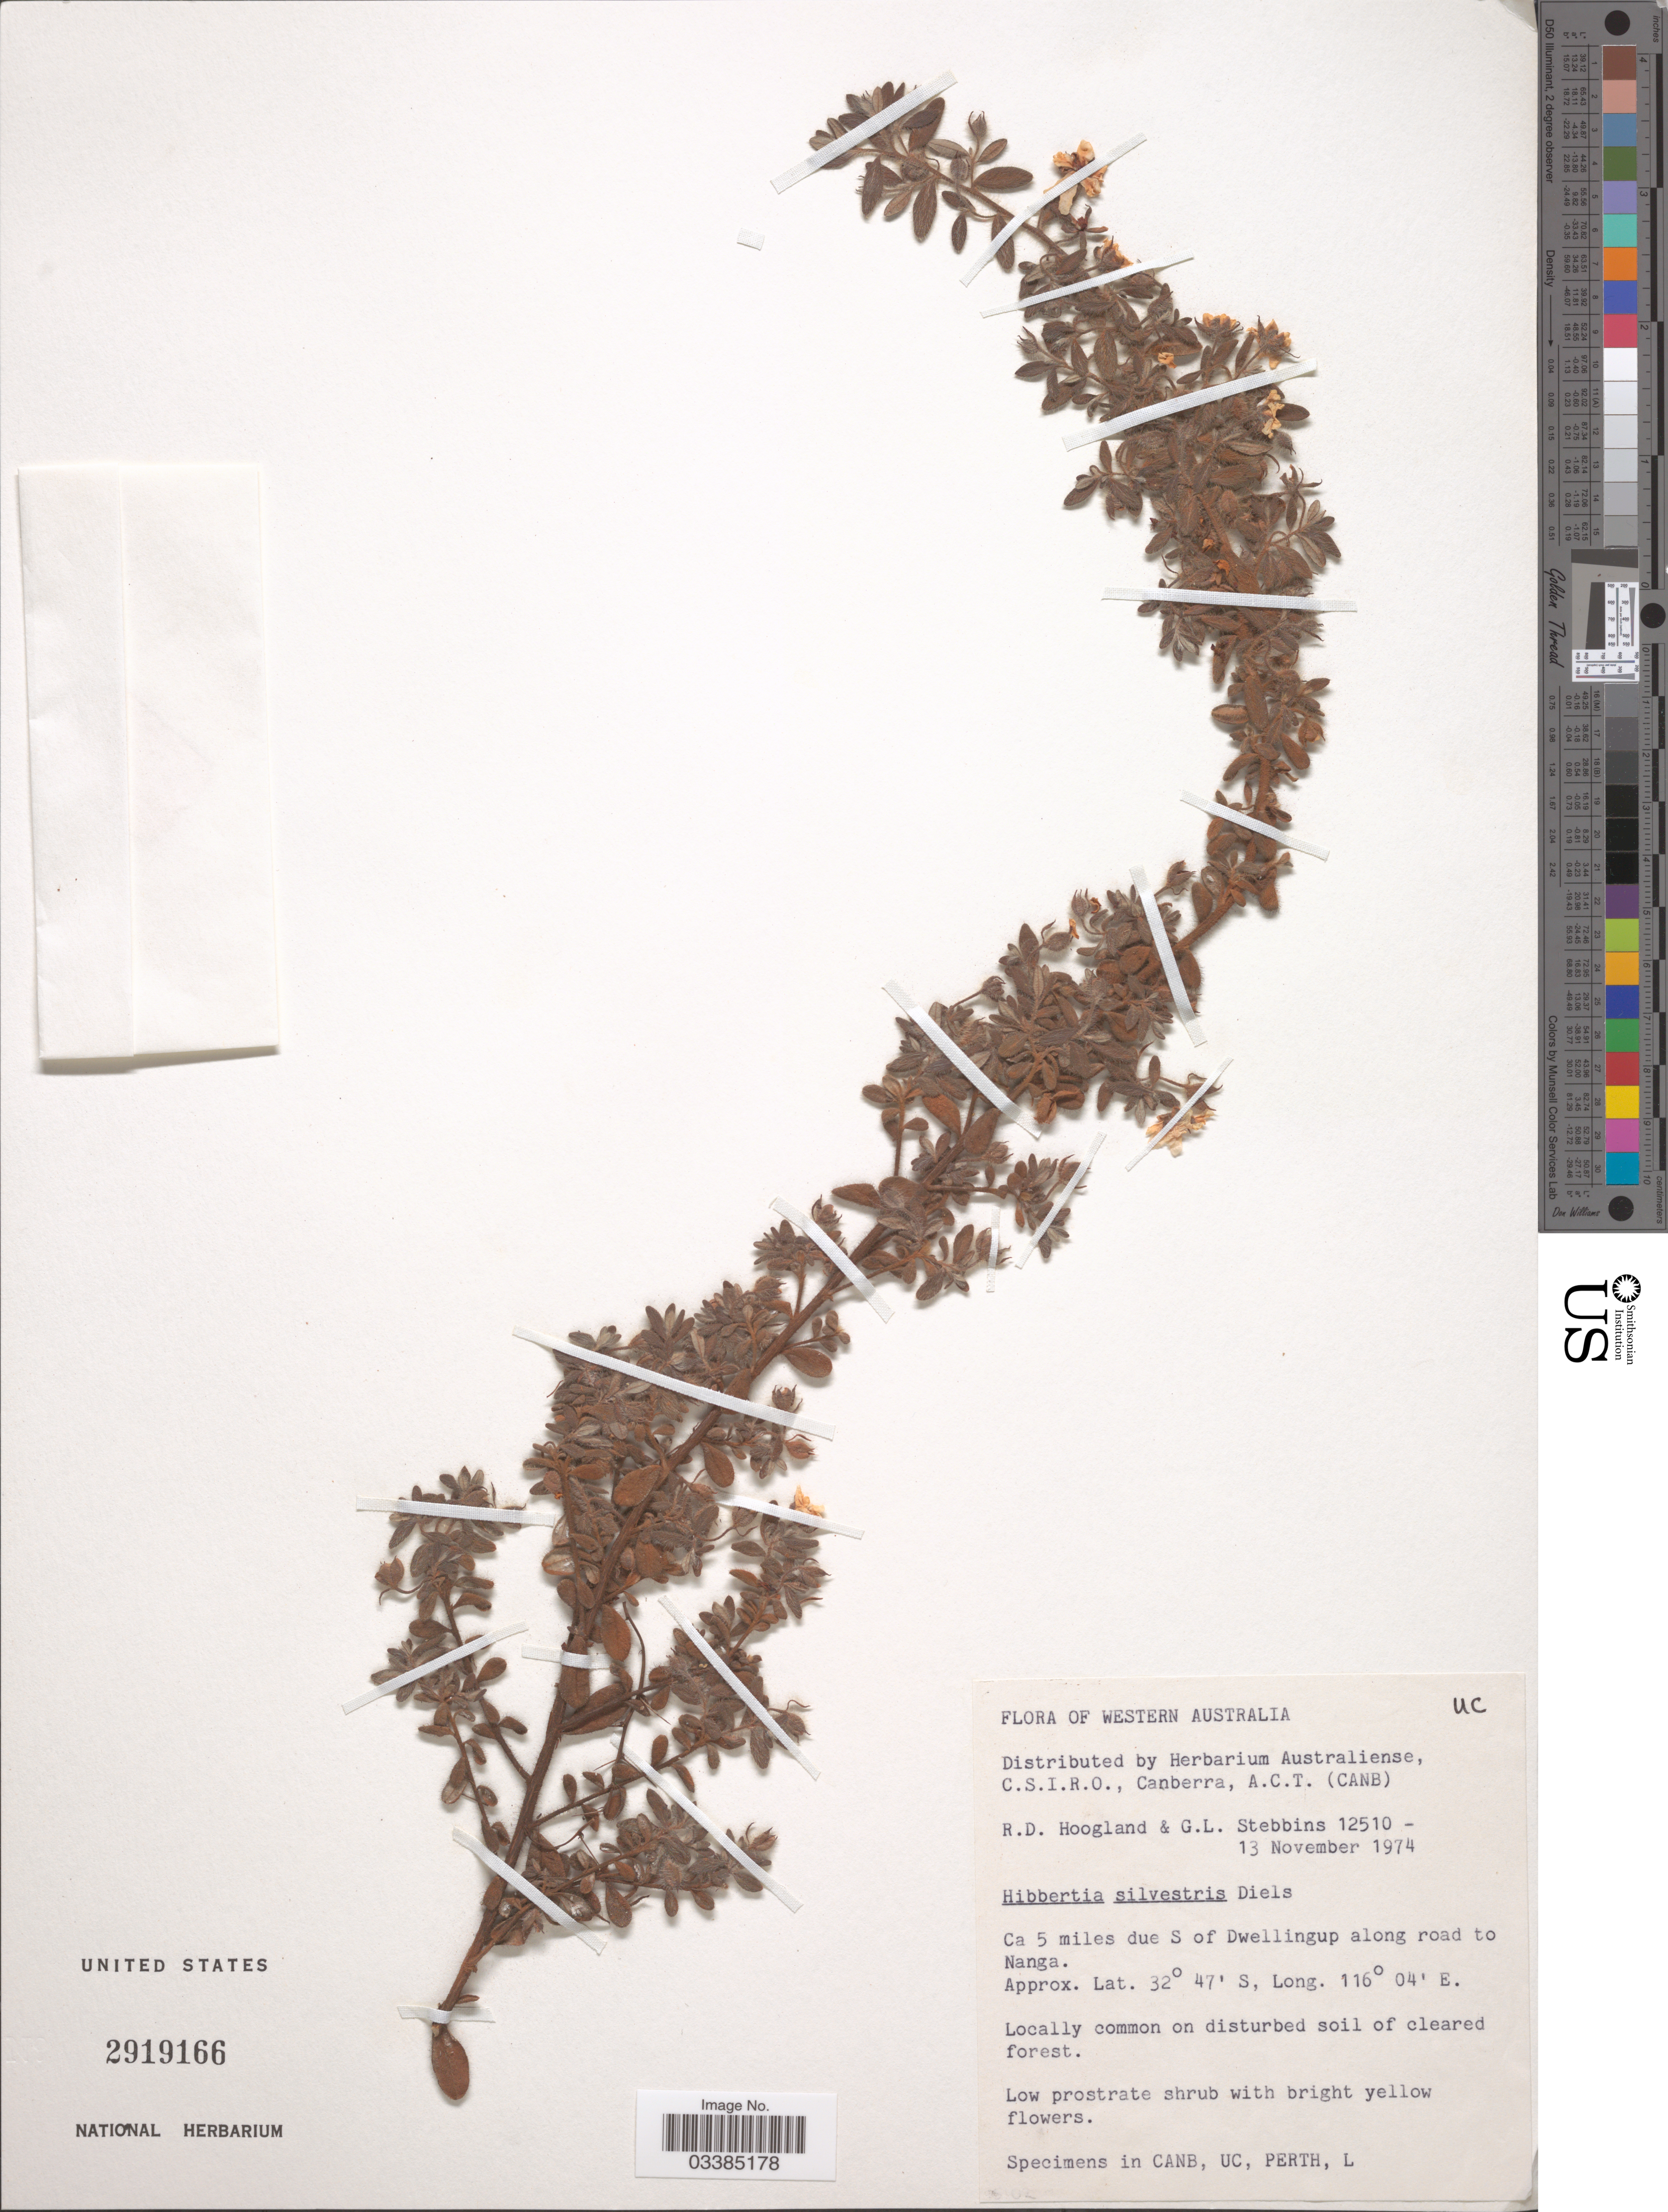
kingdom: Plantae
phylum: Tracheophyta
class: Magnoliopsida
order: Dilleniales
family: Dilleniaceae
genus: Hibbertia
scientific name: Hibbertia silvestris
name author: Diels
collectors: R. D. Hoogland & G. L. Stebbins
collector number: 12510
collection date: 1974-11-13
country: Australia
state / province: Western Australia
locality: Ca 5 miles due S of Dwellingup along road to Nanga.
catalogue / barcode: US 2919166